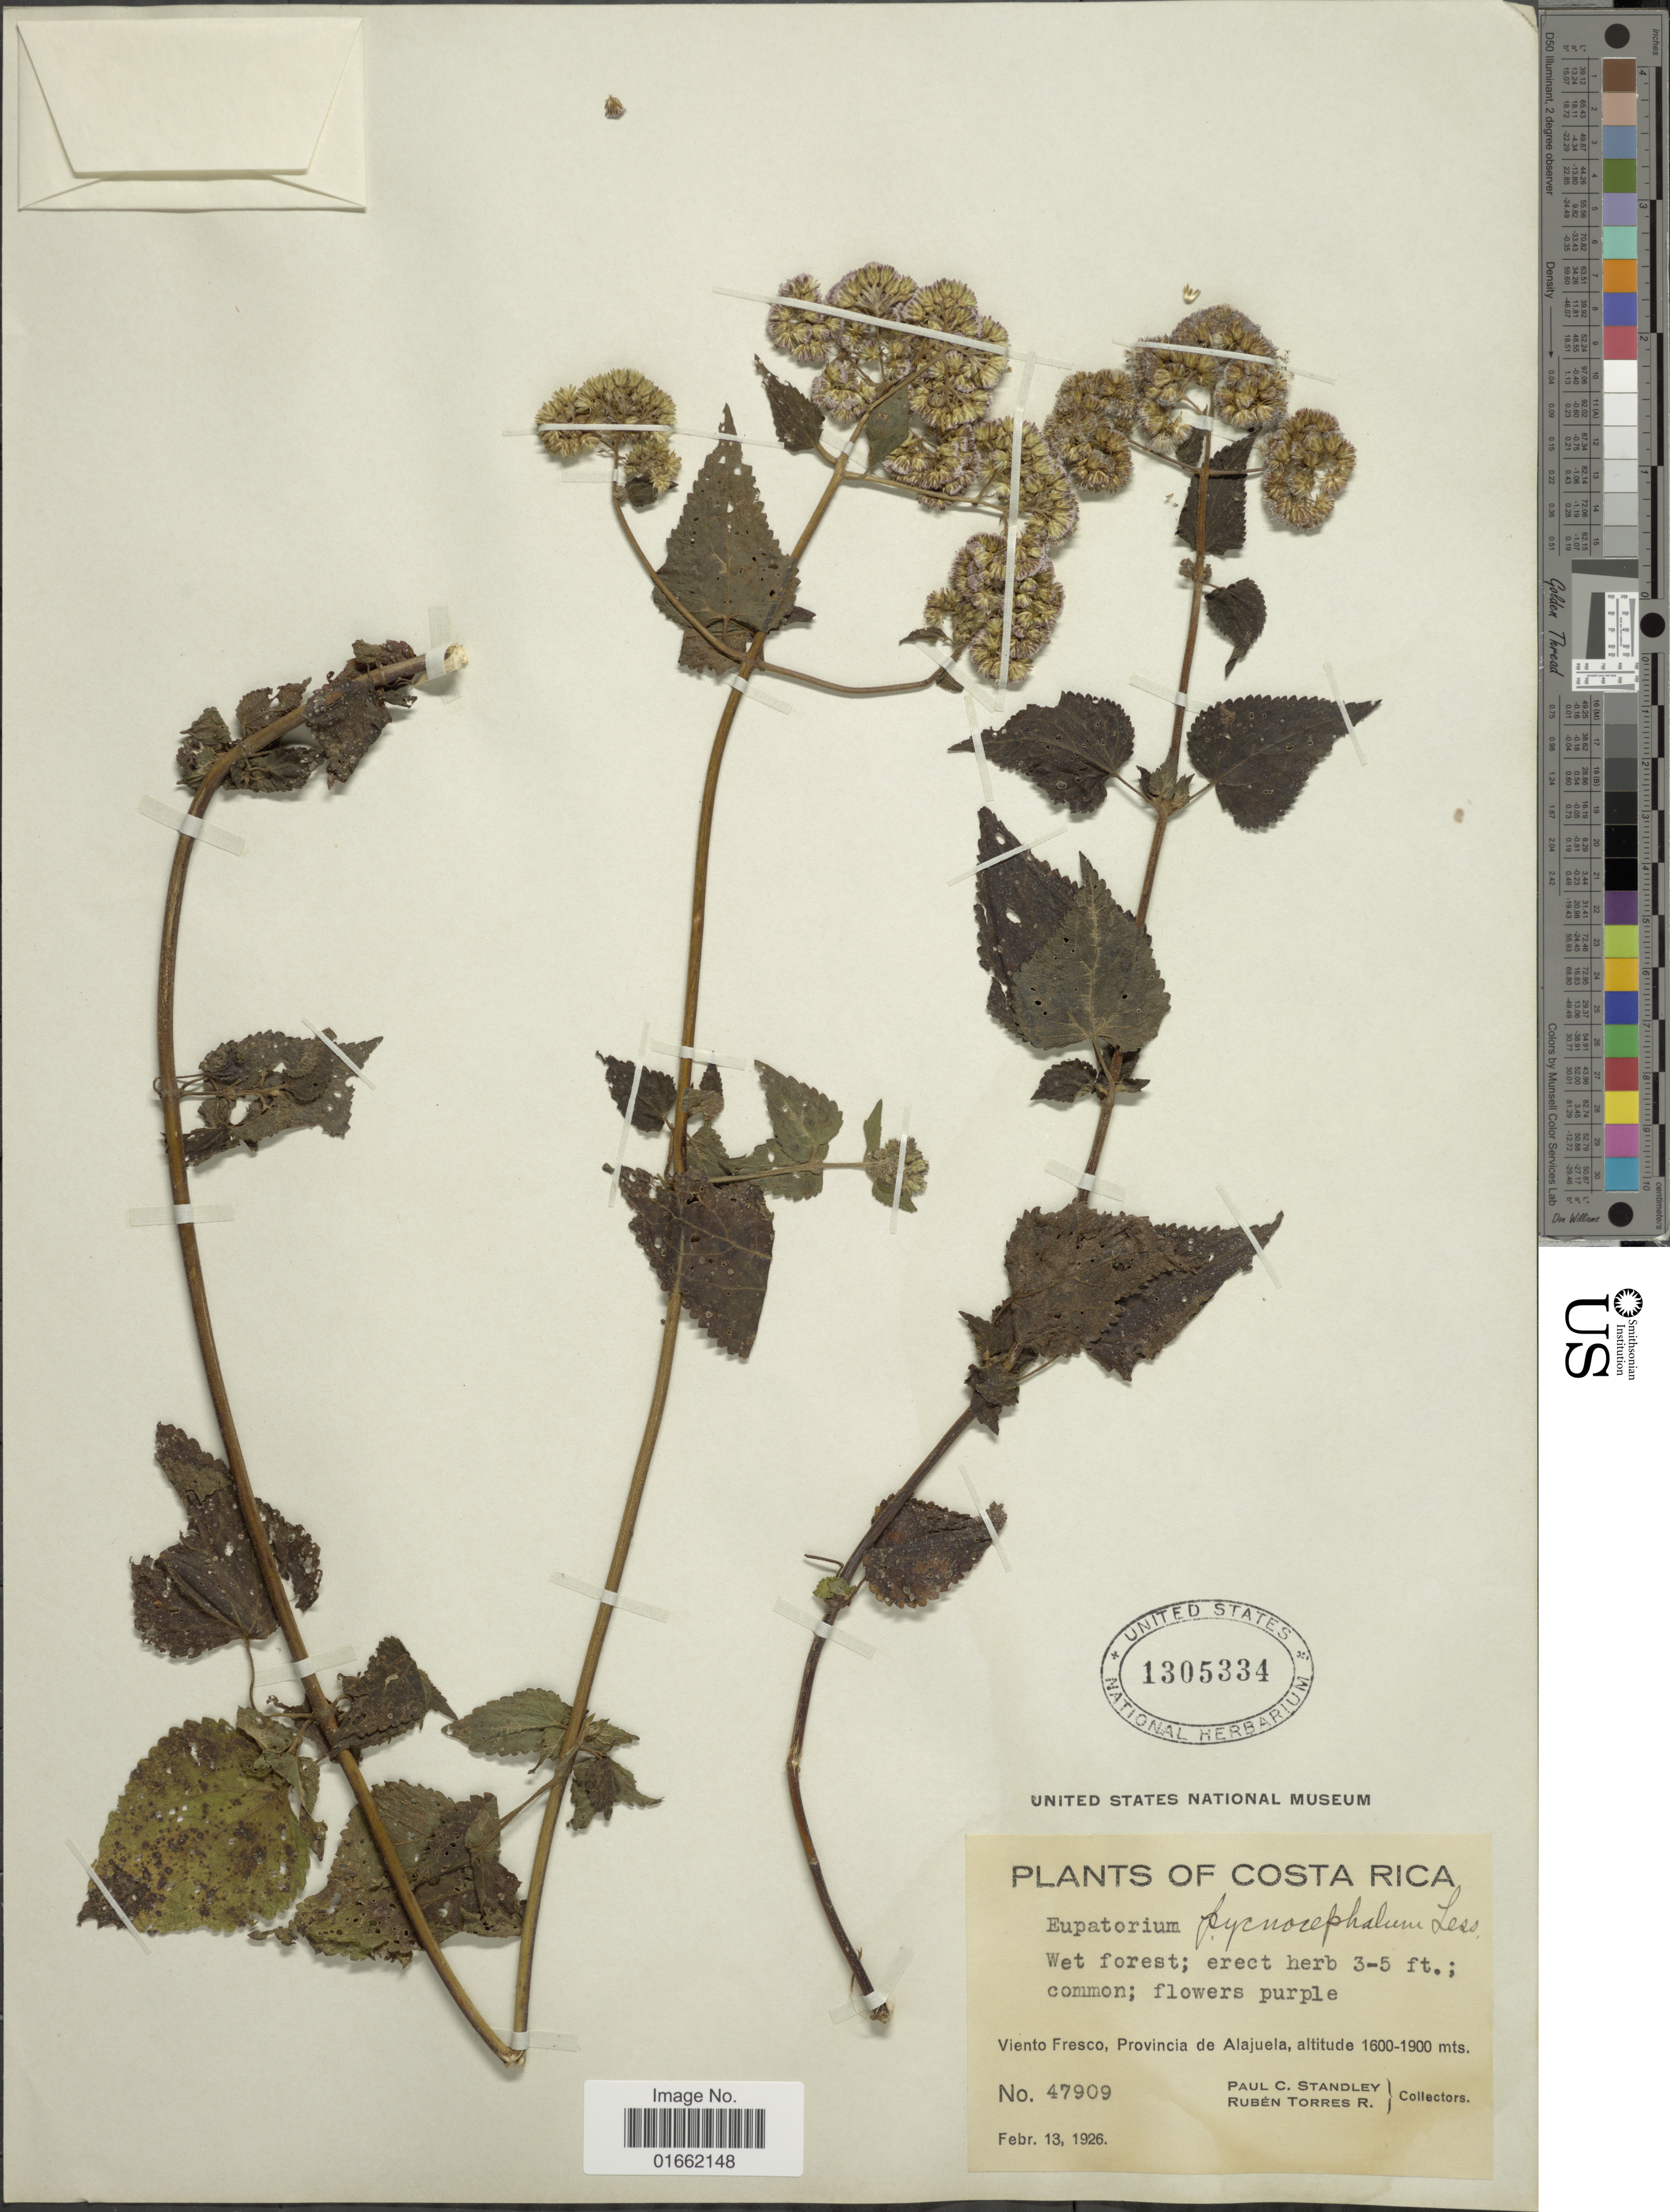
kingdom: Plantae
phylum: Tracheophyta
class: Magnoliopsida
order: Asterales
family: Asteraceae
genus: Fleischmannia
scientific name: Fleischmannia tysonii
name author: R.M. King & H. Rob.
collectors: P. C. Standley & R. Torres Rojas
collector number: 47909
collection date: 1926-02-13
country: Costa Rica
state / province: Alajuela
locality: Viento Fresco, Provincia de Alajuela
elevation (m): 1600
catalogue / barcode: US 1305334